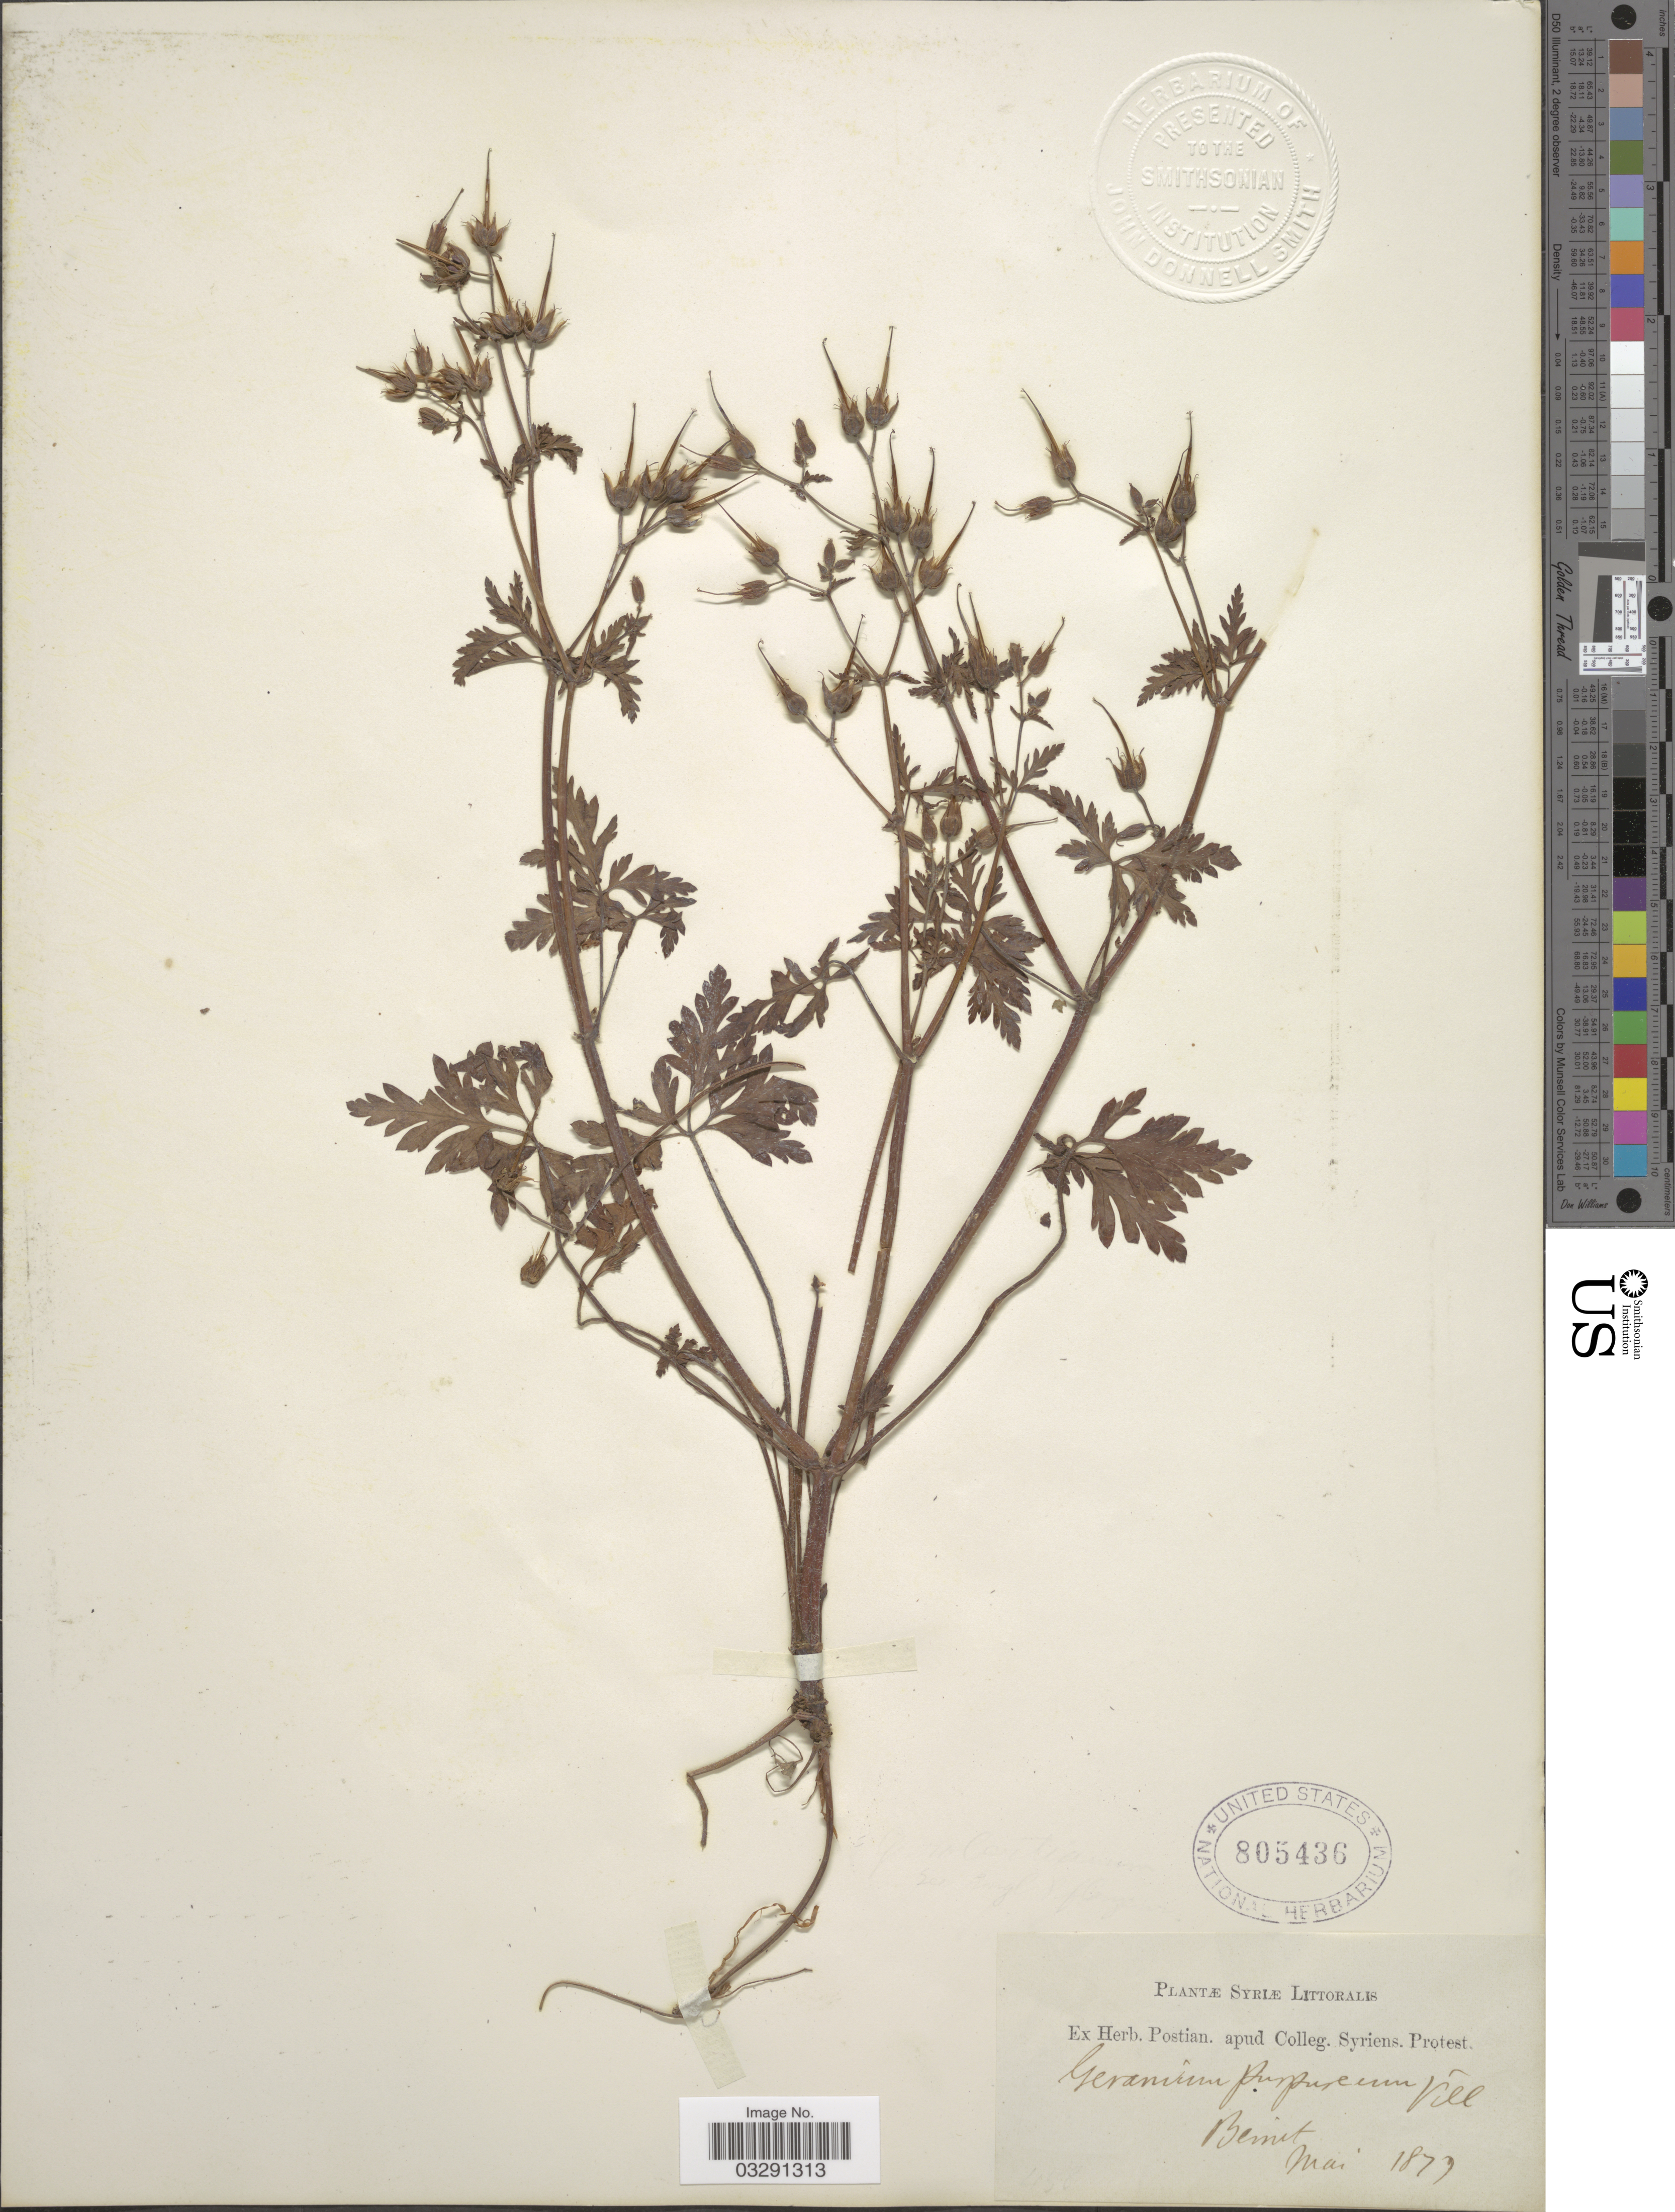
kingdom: Plantae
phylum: Tracheophyta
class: Magnoliopsida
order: Geraniales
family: Geraniaceae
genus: Geranium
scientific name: Geranium purpureum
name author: Vill.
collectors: ex herb. Postian. apud Colleg. Syriens. Protest. USE "Fannie P. A. Shepard" (10308853) AS PRIMARY COLLECTOR INSTEAD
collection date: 1879-05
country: Lebanon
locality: Beirut.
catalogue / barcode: US 805436